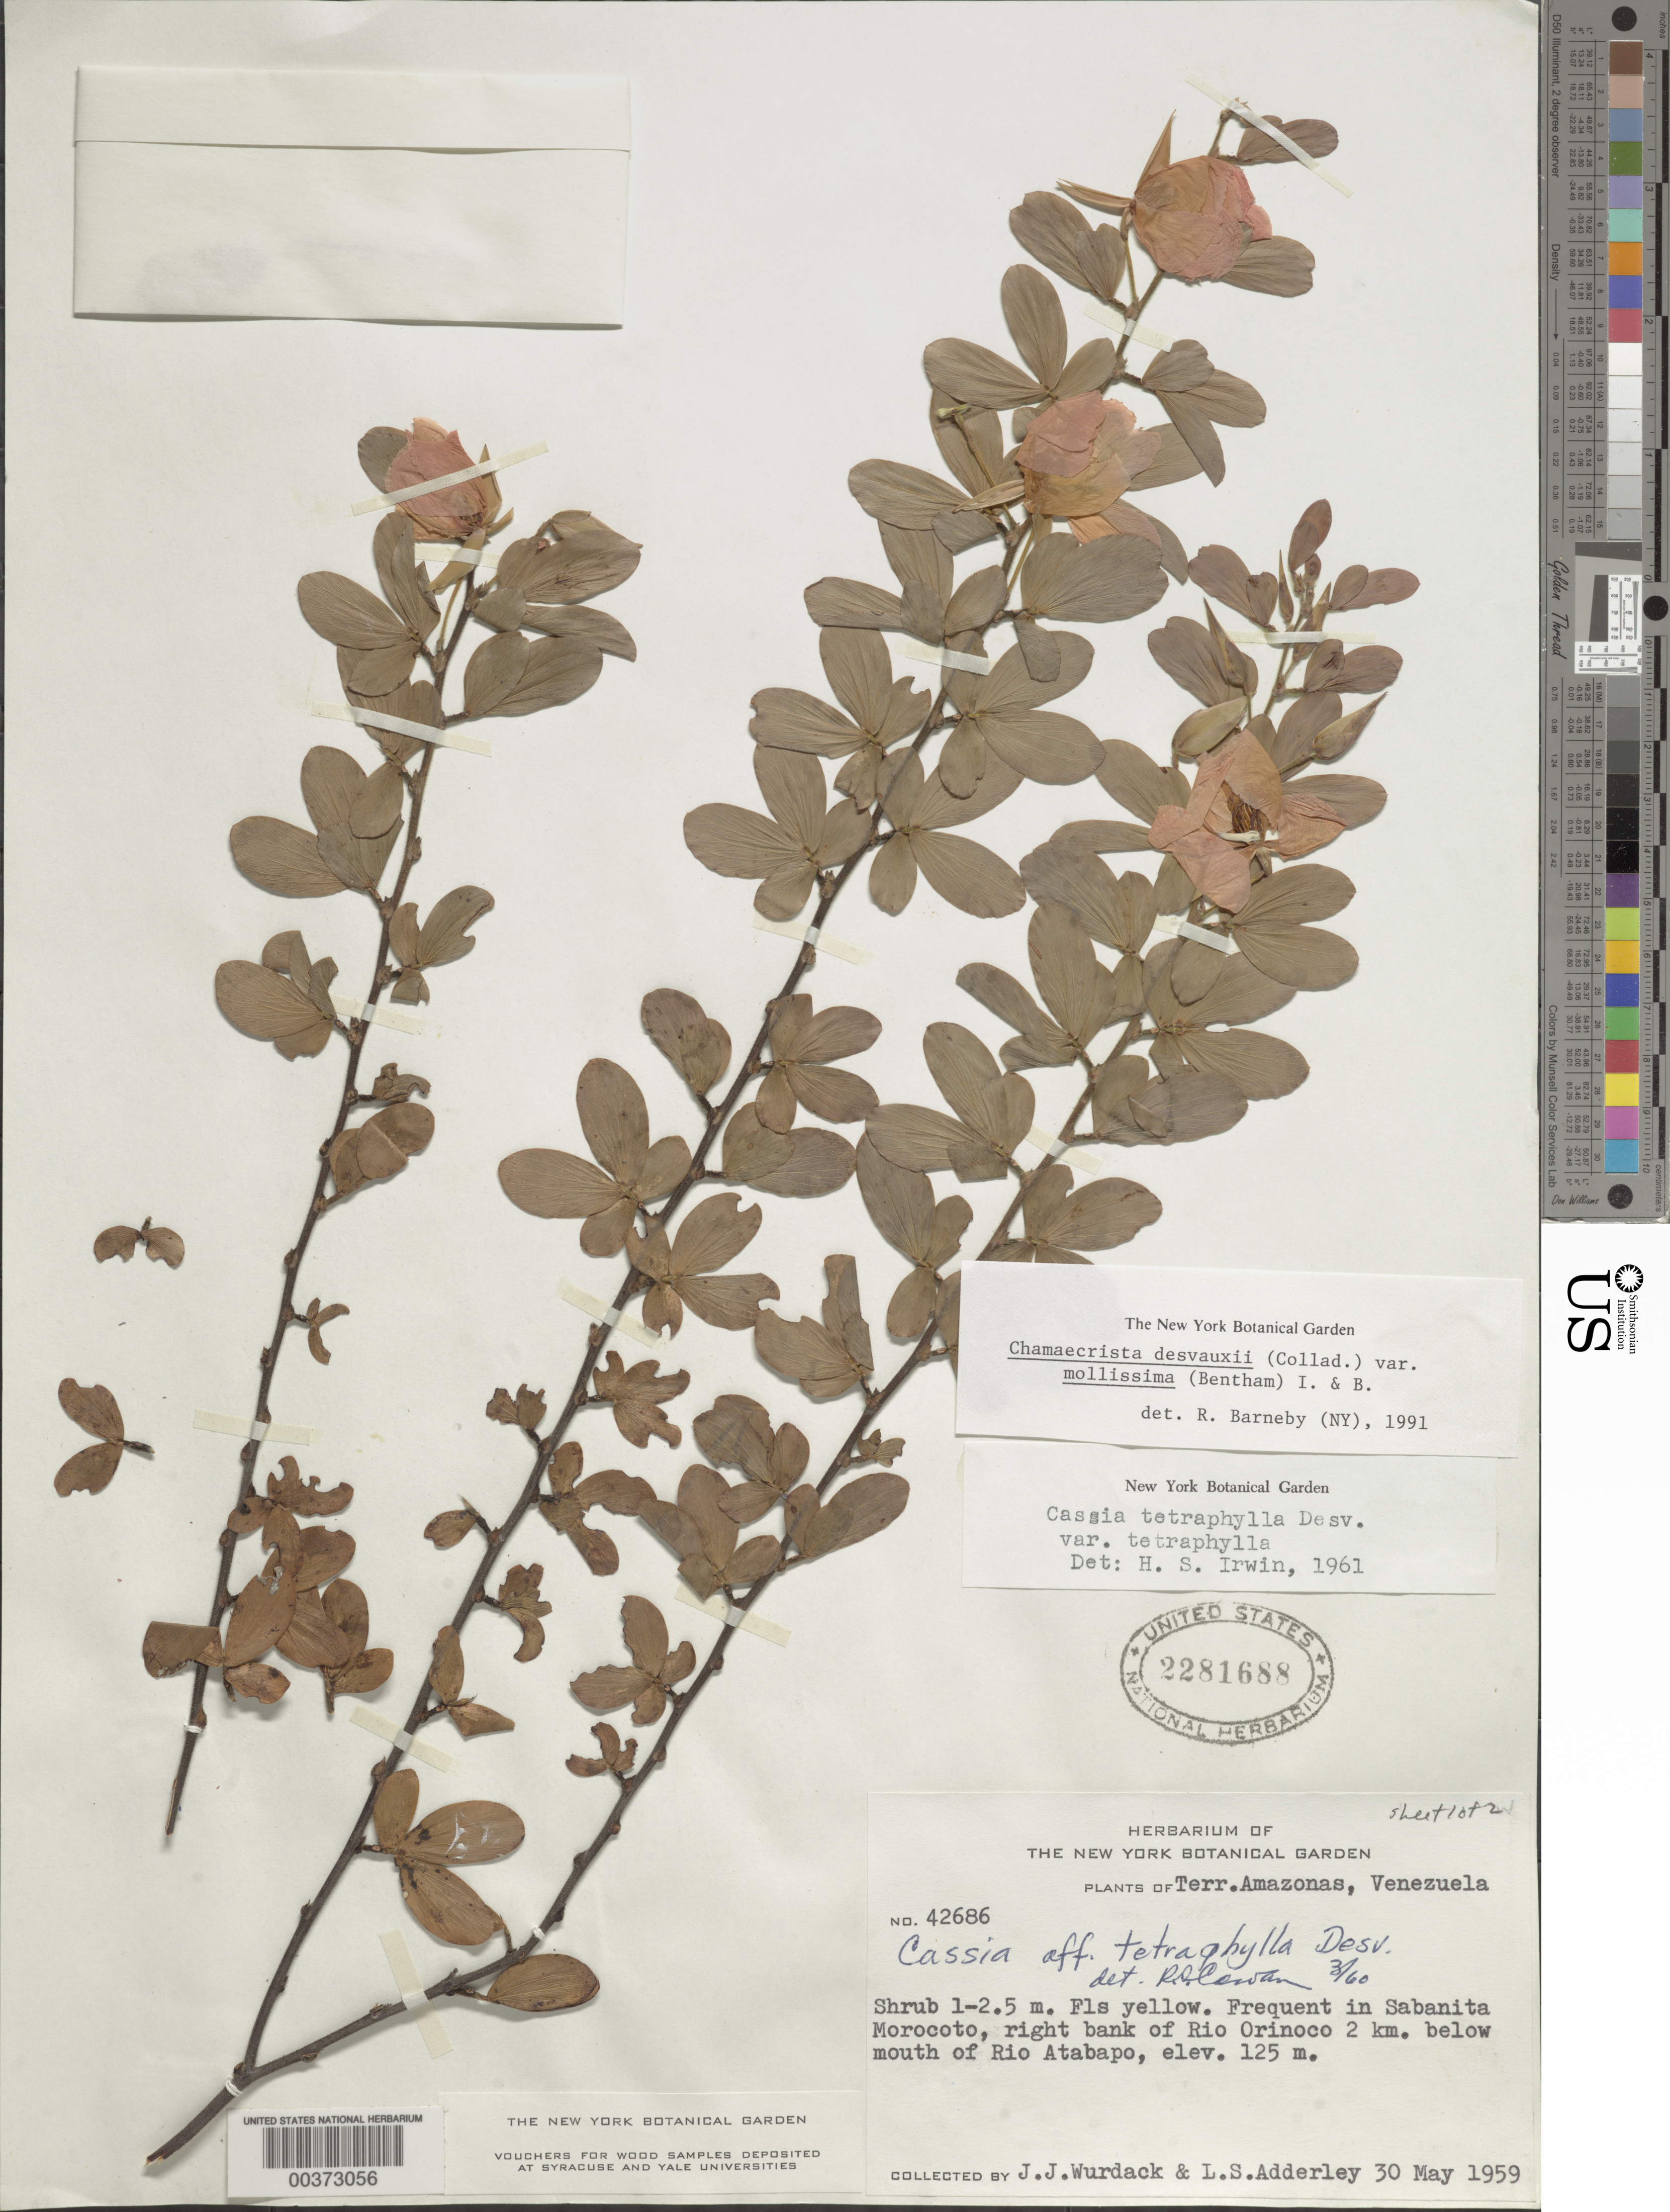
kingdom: Plantae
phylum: Tracheophyta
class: Magnoliopsida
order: Fabales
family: Fabaceae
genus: Chamaecrista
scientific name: Chamaecrista desvauxii var. mollissima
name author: (Benth.) H.S. Irwin & Barneby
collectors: J. J. Wurdack & L. S. Adderley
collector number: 42686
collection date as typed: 30 May 1959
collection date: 1959-05-30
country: Venezuela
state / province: Amazonas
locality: In sabanita morocoto, right bank of rio orinoco 2 km below mouth of Rio Atabapo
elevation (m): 125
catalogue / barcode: US 2281688